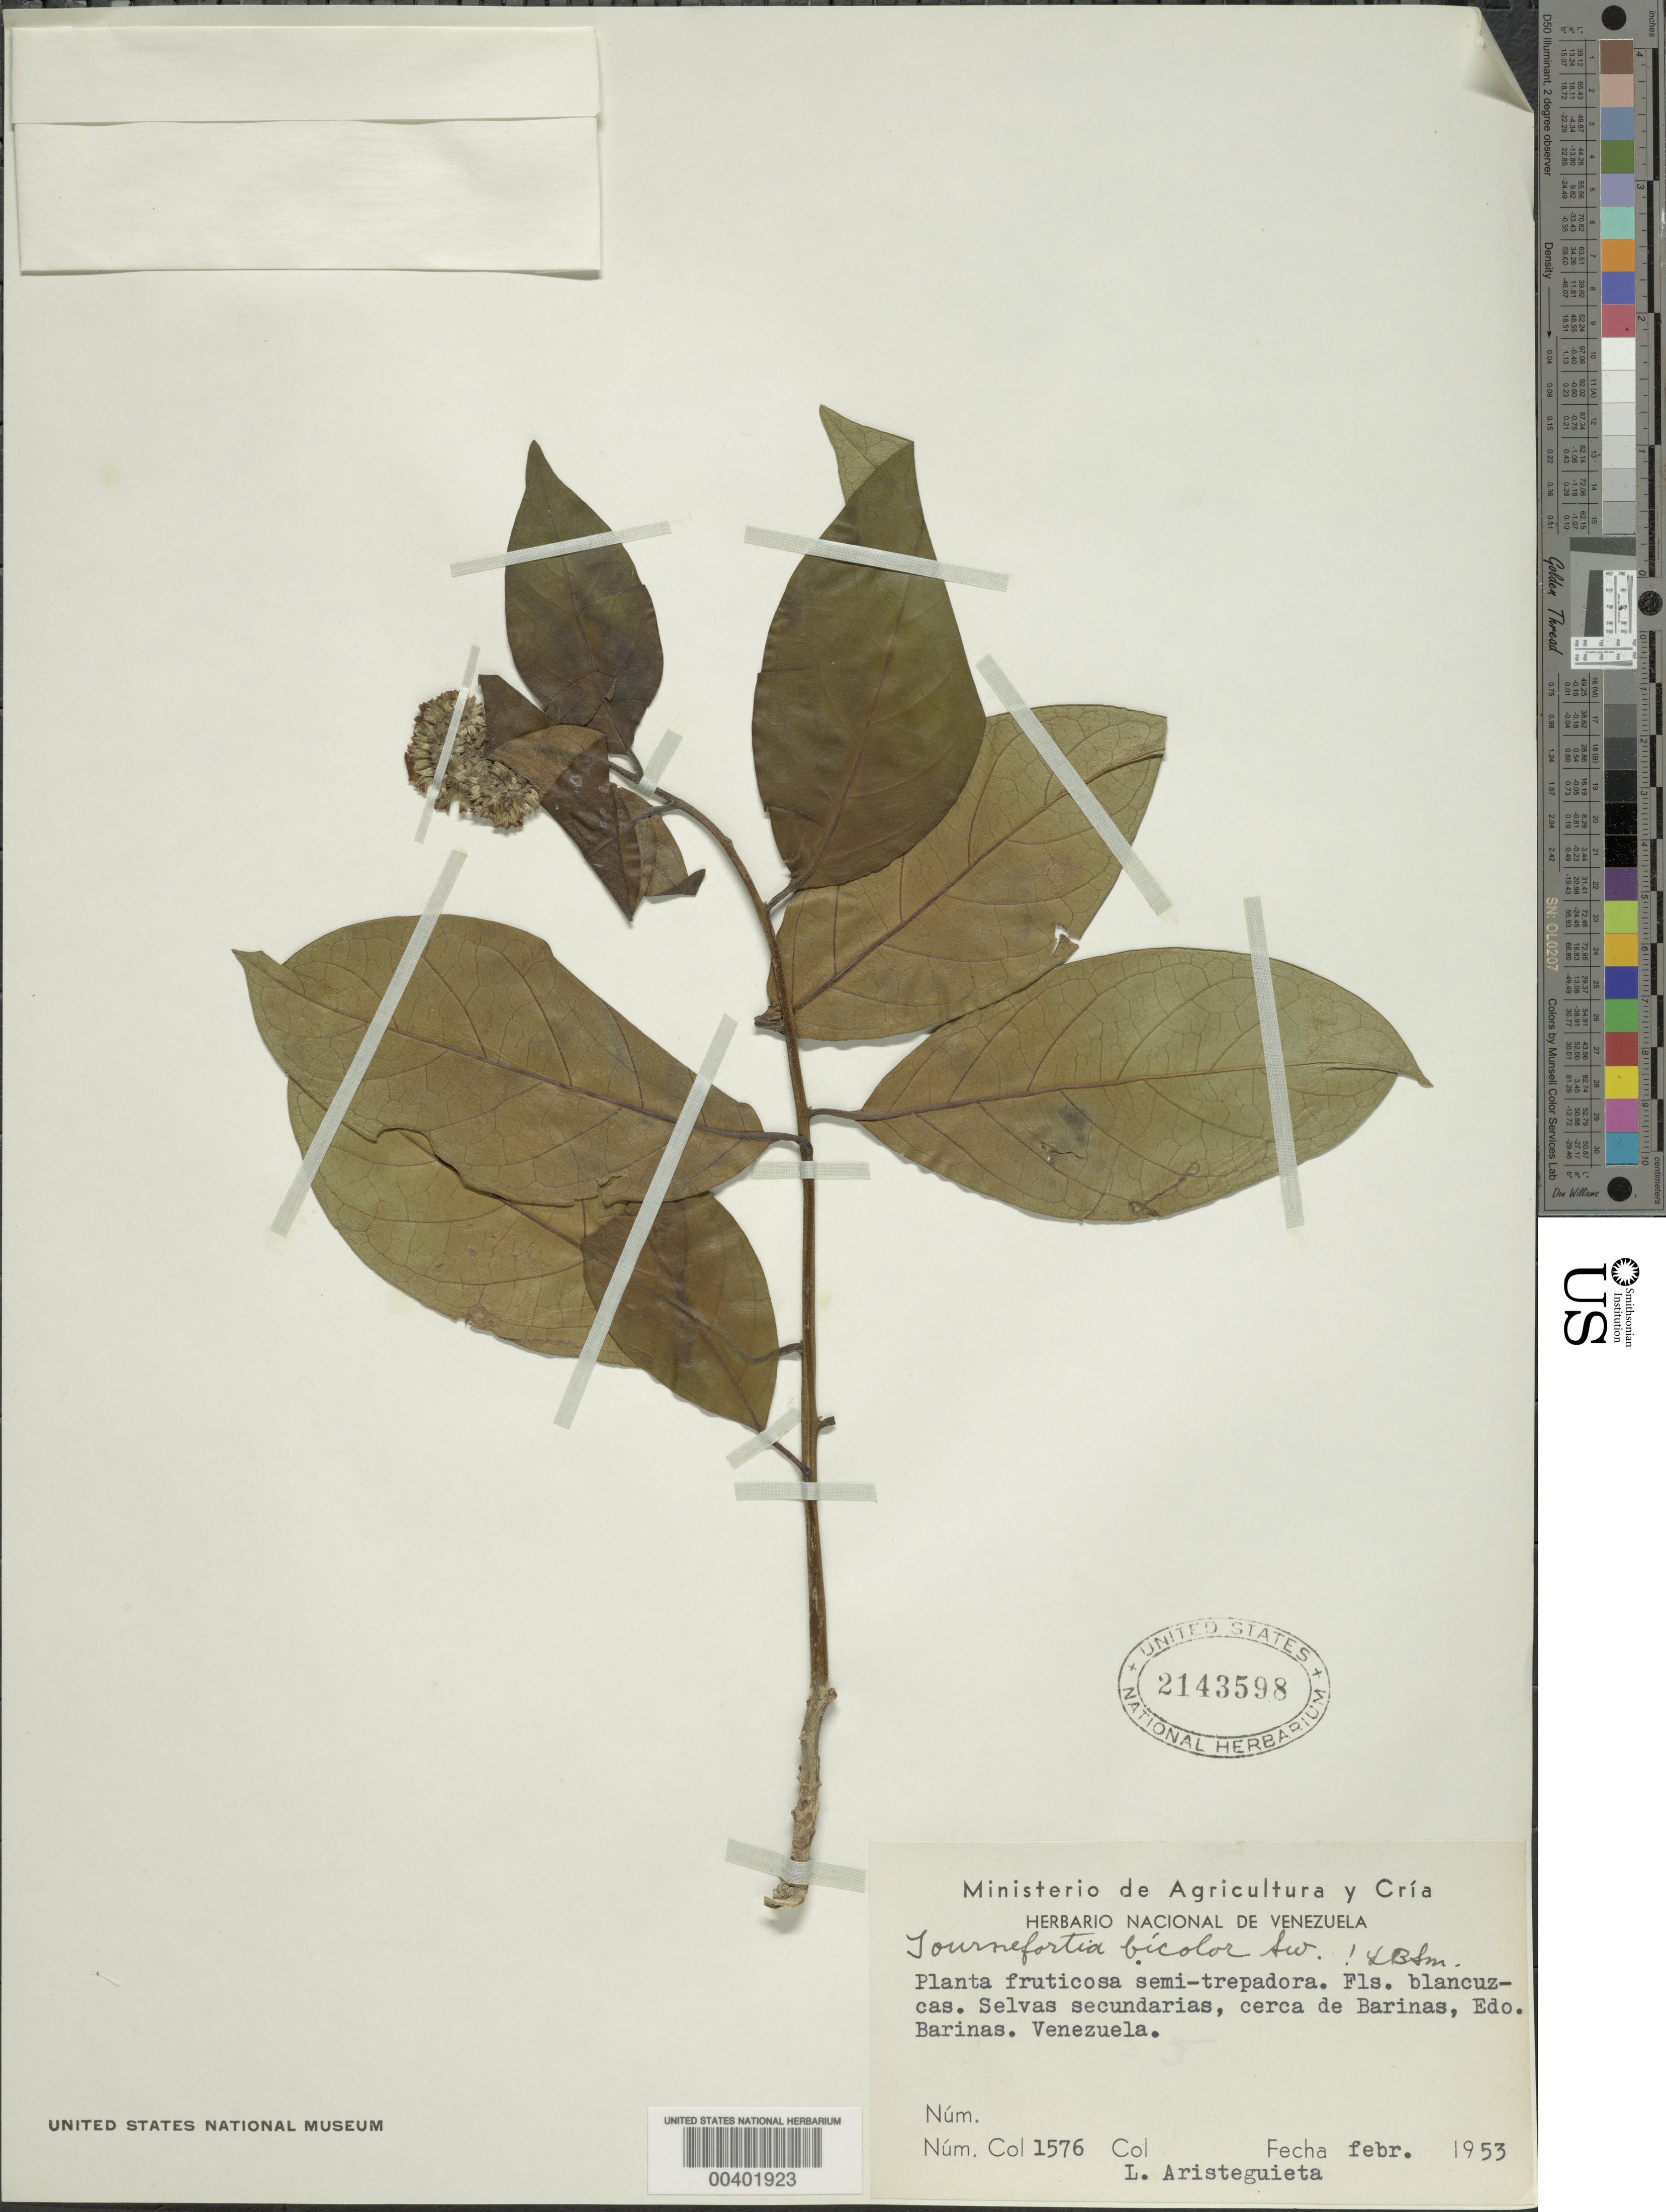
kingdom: Plantae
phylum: Tracheophyta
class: Magnoliopsida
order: Boraginales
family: Heliotropiaceae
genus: Tournefortia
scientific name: Tournefortia bicolor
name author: Sw.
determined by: Smith, Lyman B., (US), NMNH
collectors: L. Aristeguieta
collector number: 1576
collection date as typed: Feb 1953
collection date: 1953-02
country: Venezuela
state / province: Barinas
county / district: Barinas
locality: Barinas Barinas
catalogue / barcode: US 2143598